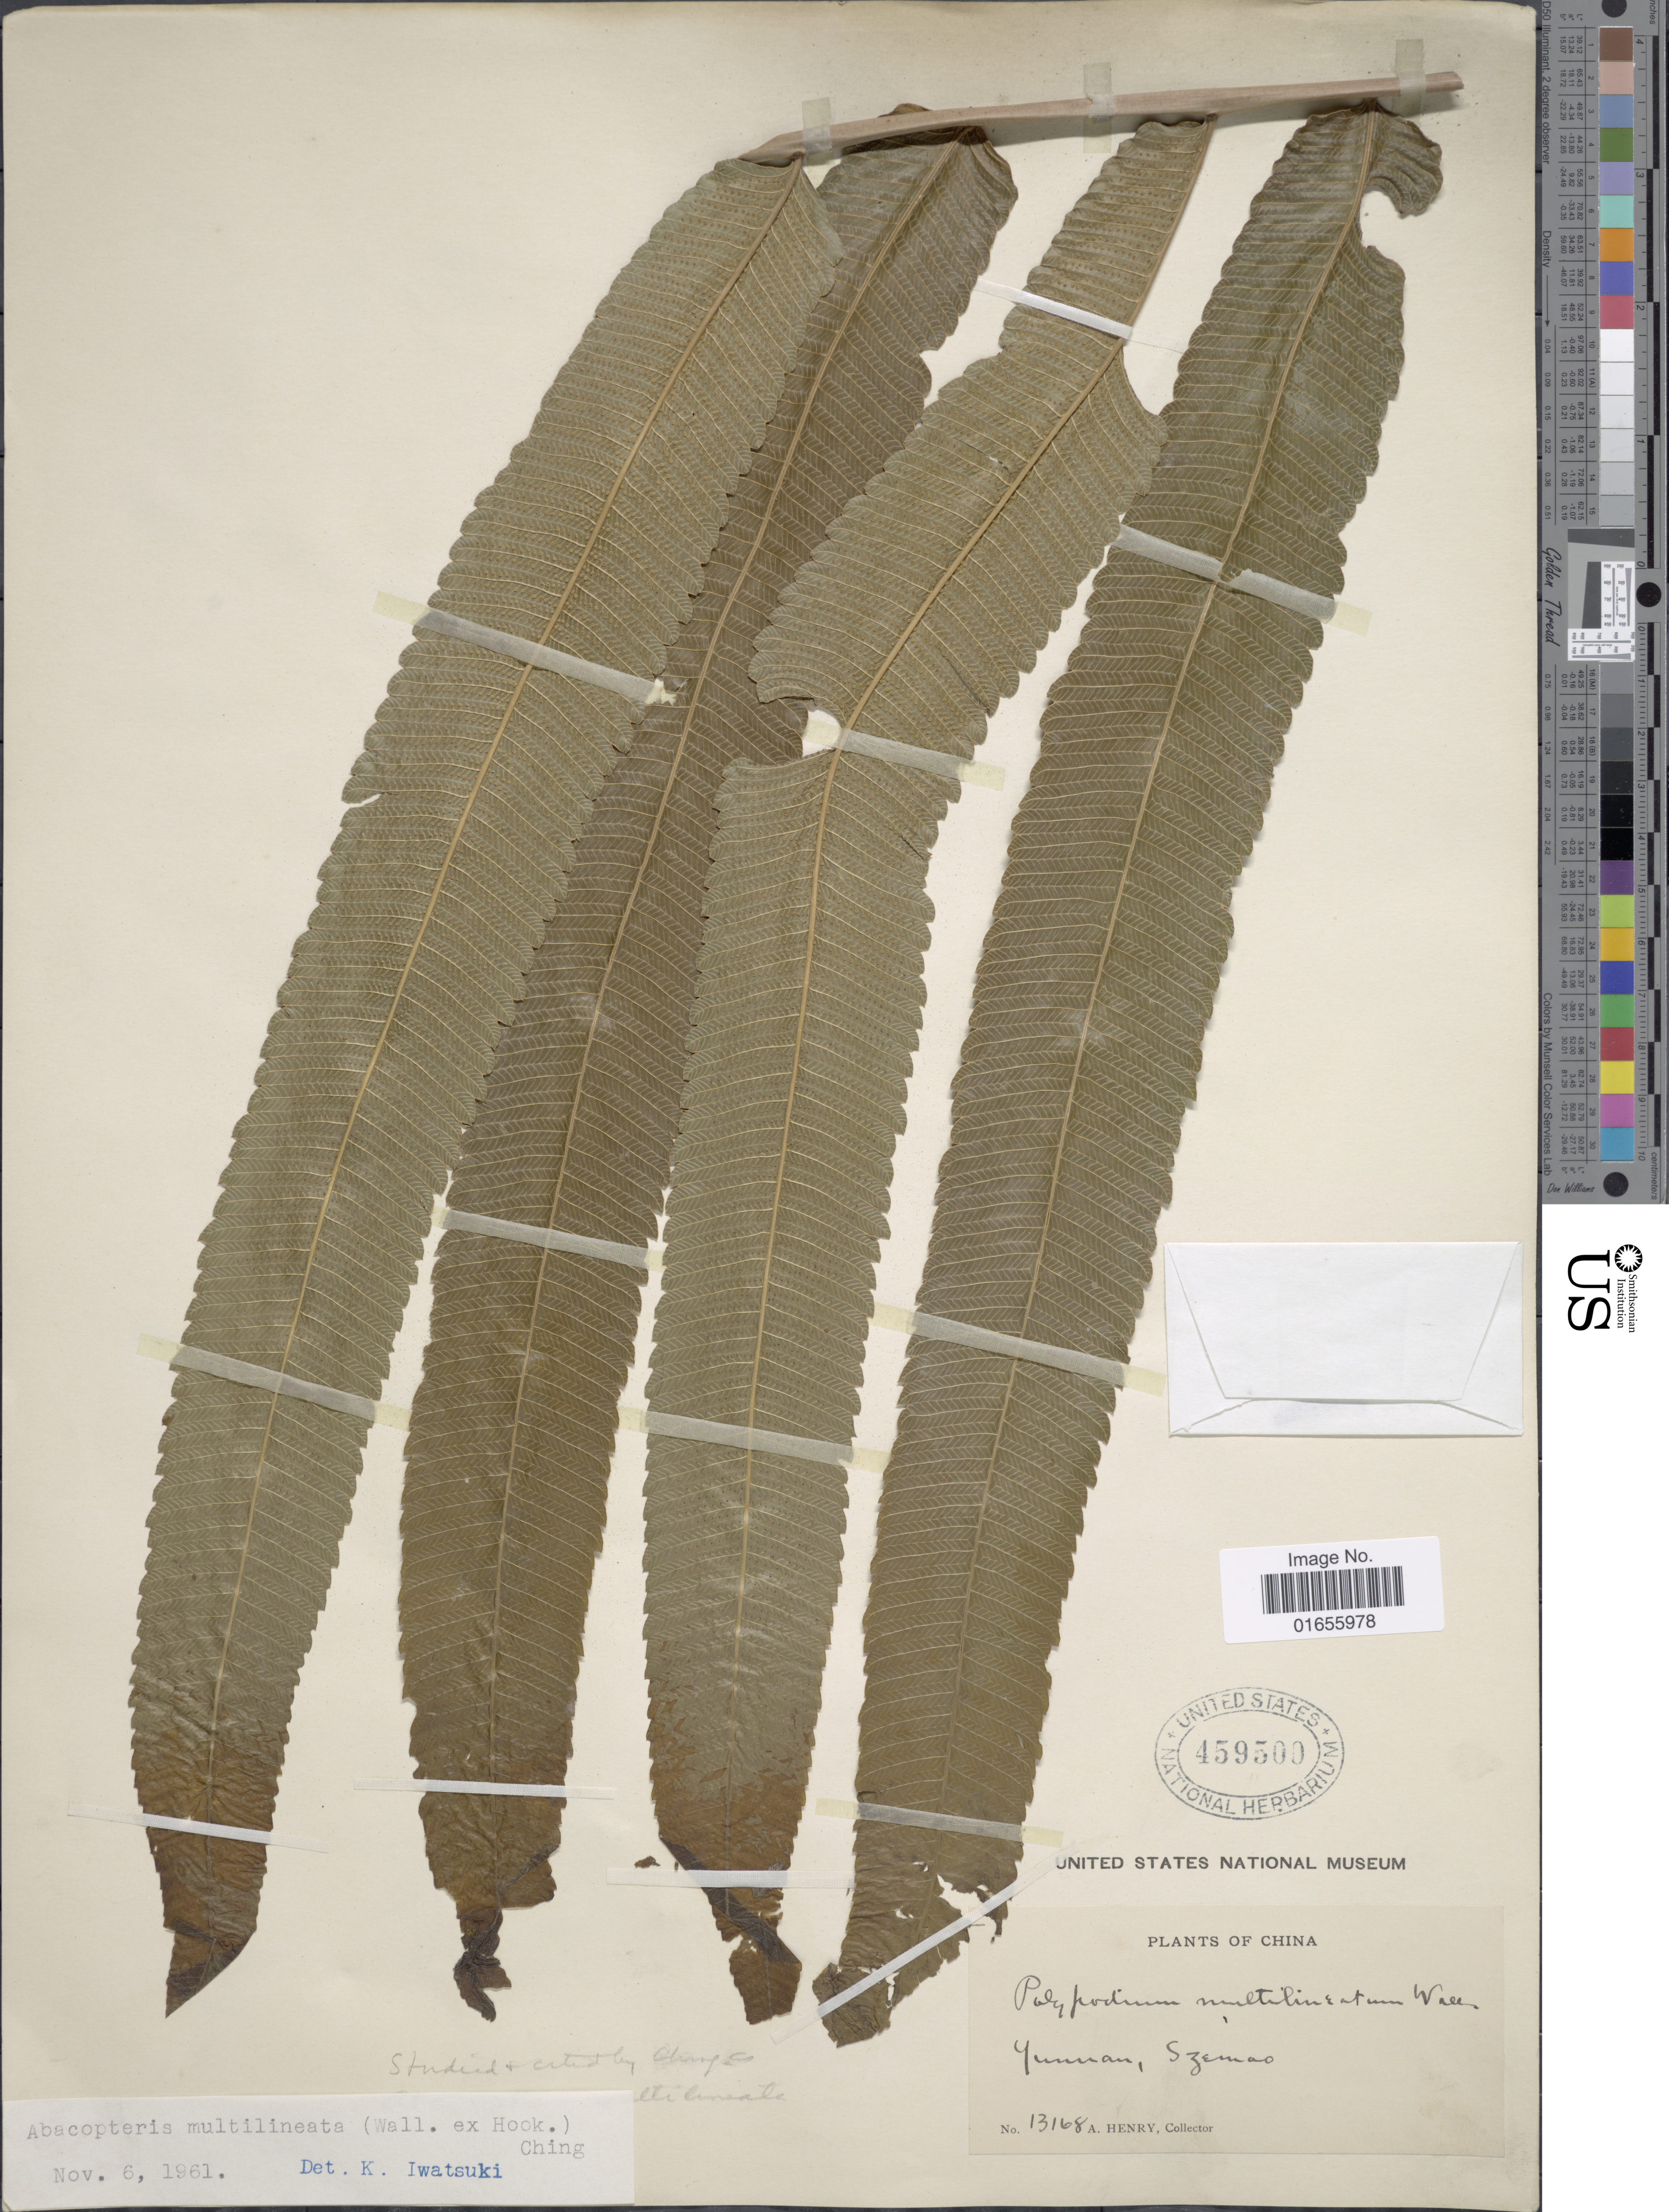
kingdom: Plantae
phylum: Tracheophyta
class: Polypodiopsida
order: Polypodiales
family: Thelypteridaceae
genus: Pronephrium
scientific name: Pronephrium nudatum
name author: (Roxb.) Holttum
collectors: A. Henry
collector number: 13168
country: China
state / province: Yunnan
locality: Szemao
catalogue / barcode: US 459500